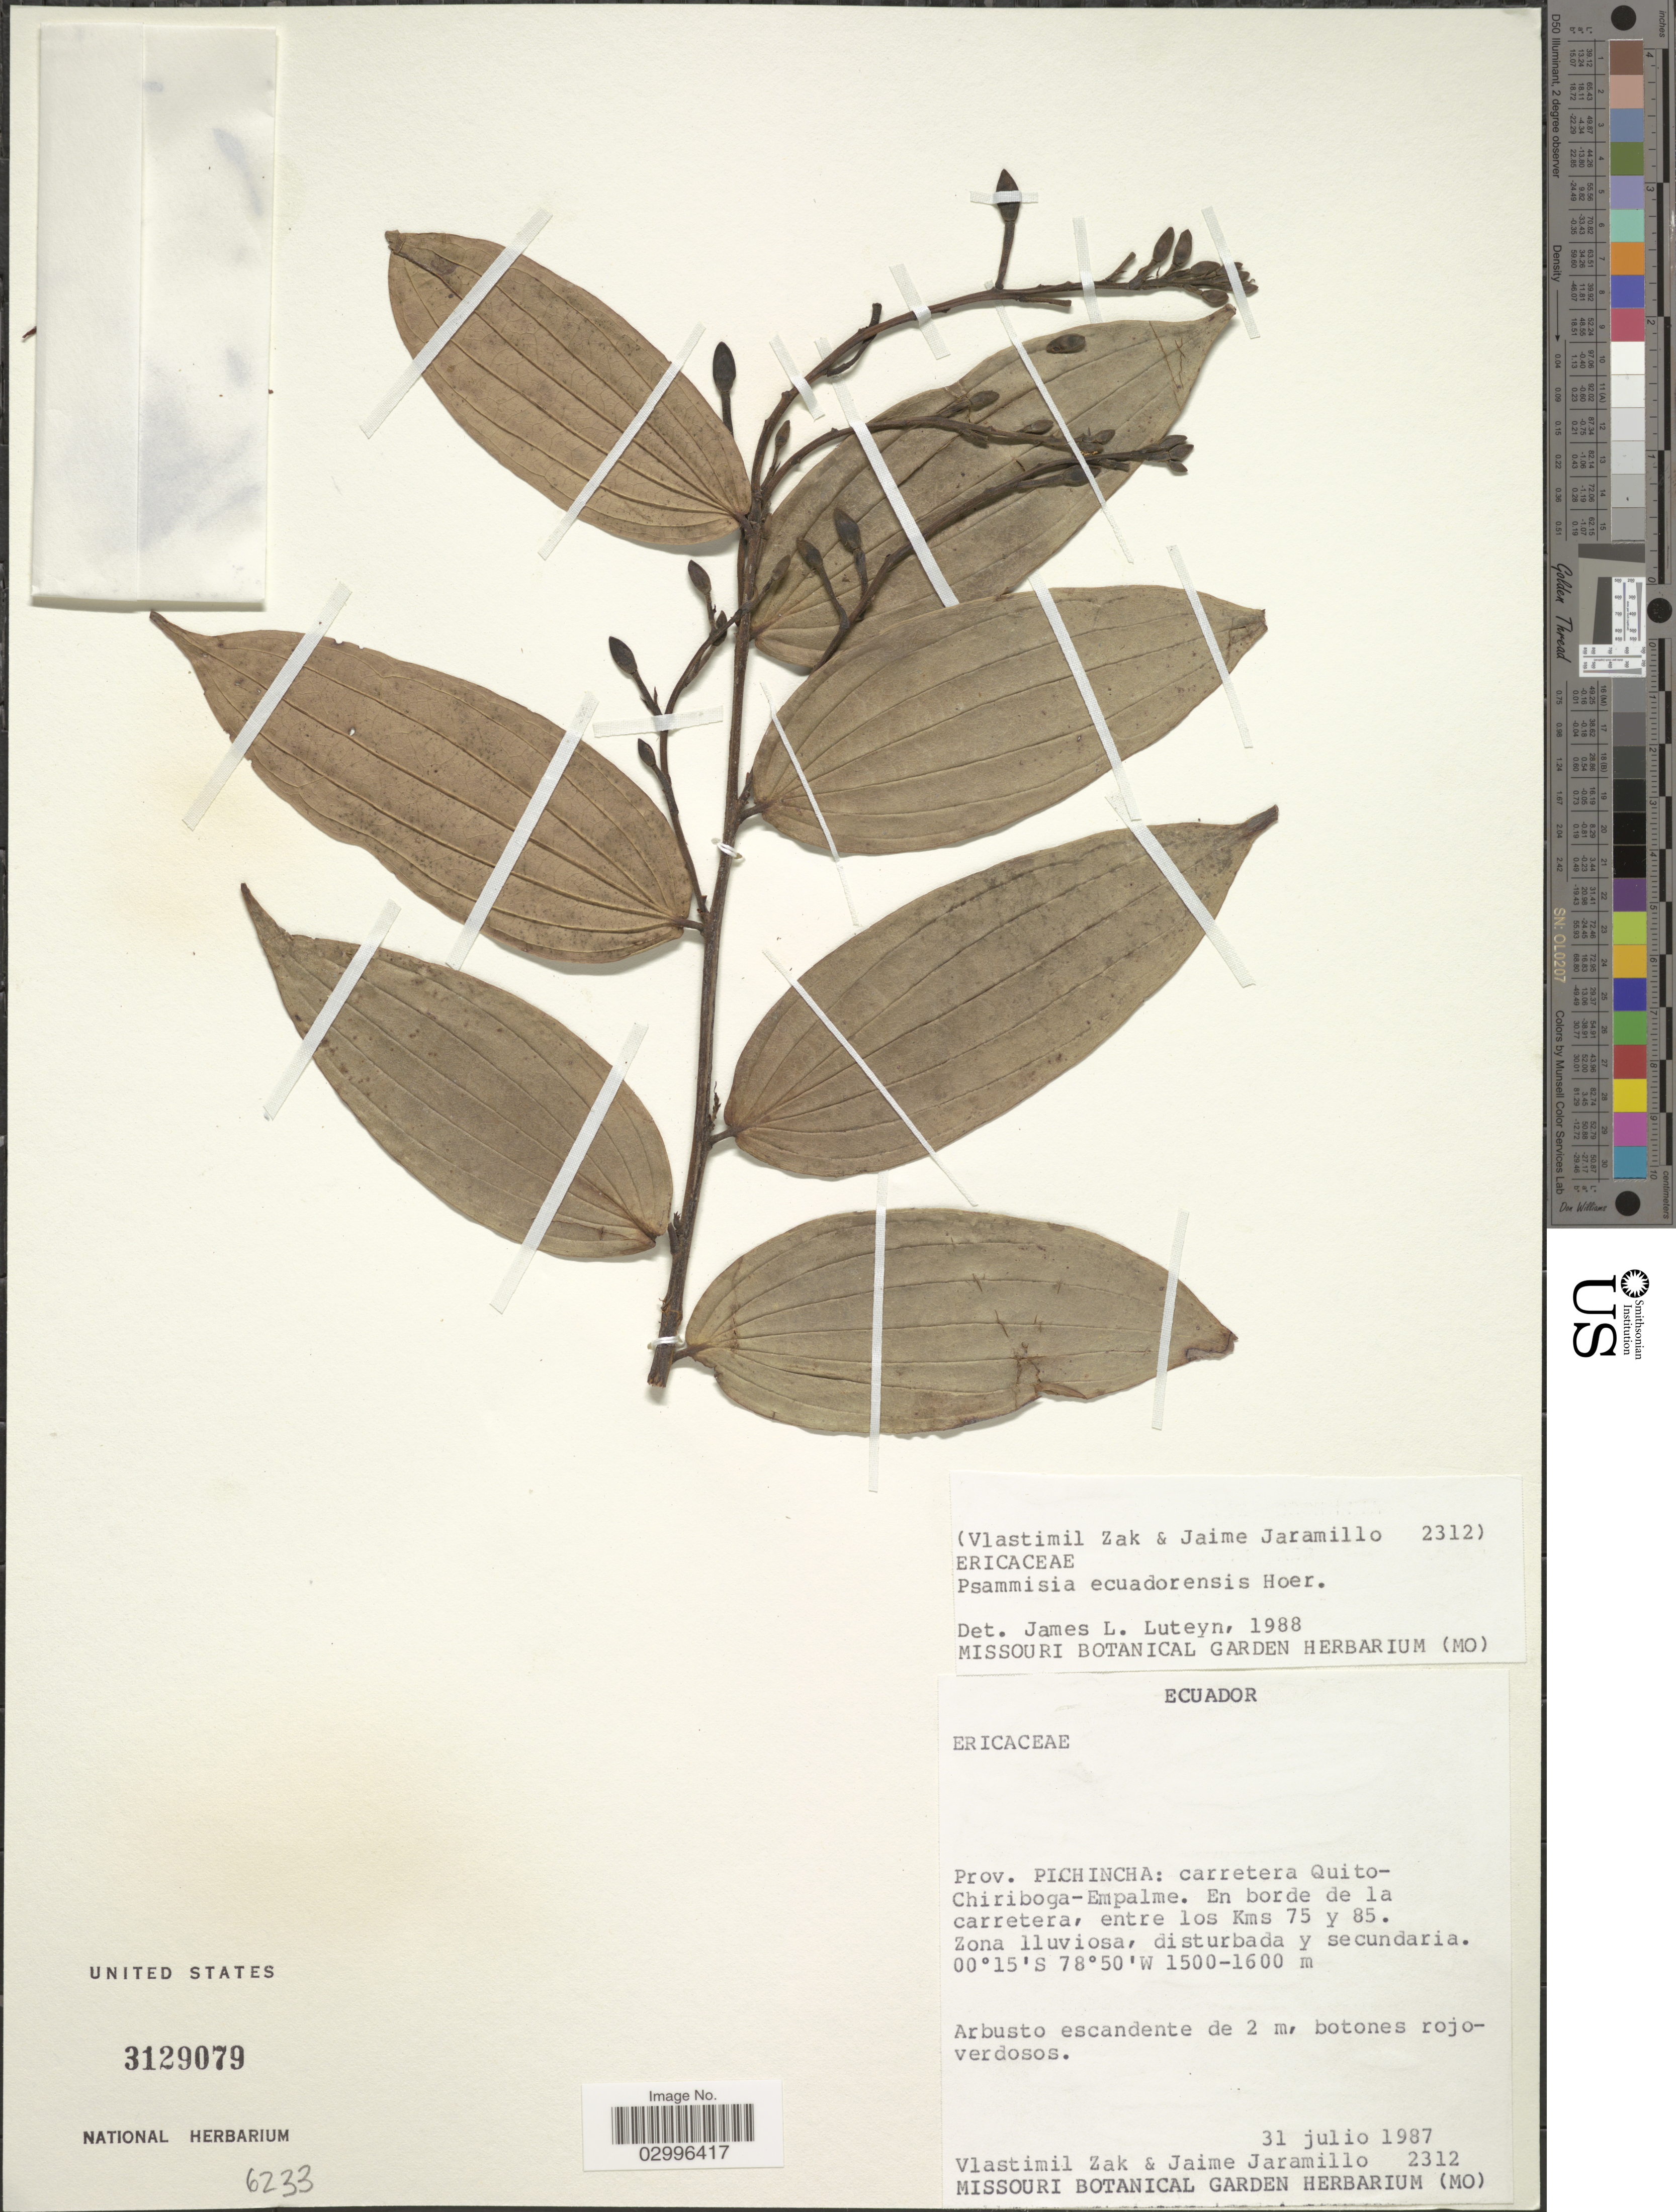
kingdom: Plantae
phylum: Tracheophyta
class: Magnoliopsida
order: Ericales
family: Ericaceae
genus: Psammisia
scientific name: Psammisia ecuadorensis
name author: Hoerold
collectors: V. Zak & J. Jaramillo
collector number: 2312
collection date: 1987-07-31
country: Ecuador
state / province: Pichincha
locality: Carretera Quito-Chiriboga-Empalme. En borde de la carretera, entre los Kms 75 y 85.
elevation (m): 1500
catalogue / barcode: US 3129079